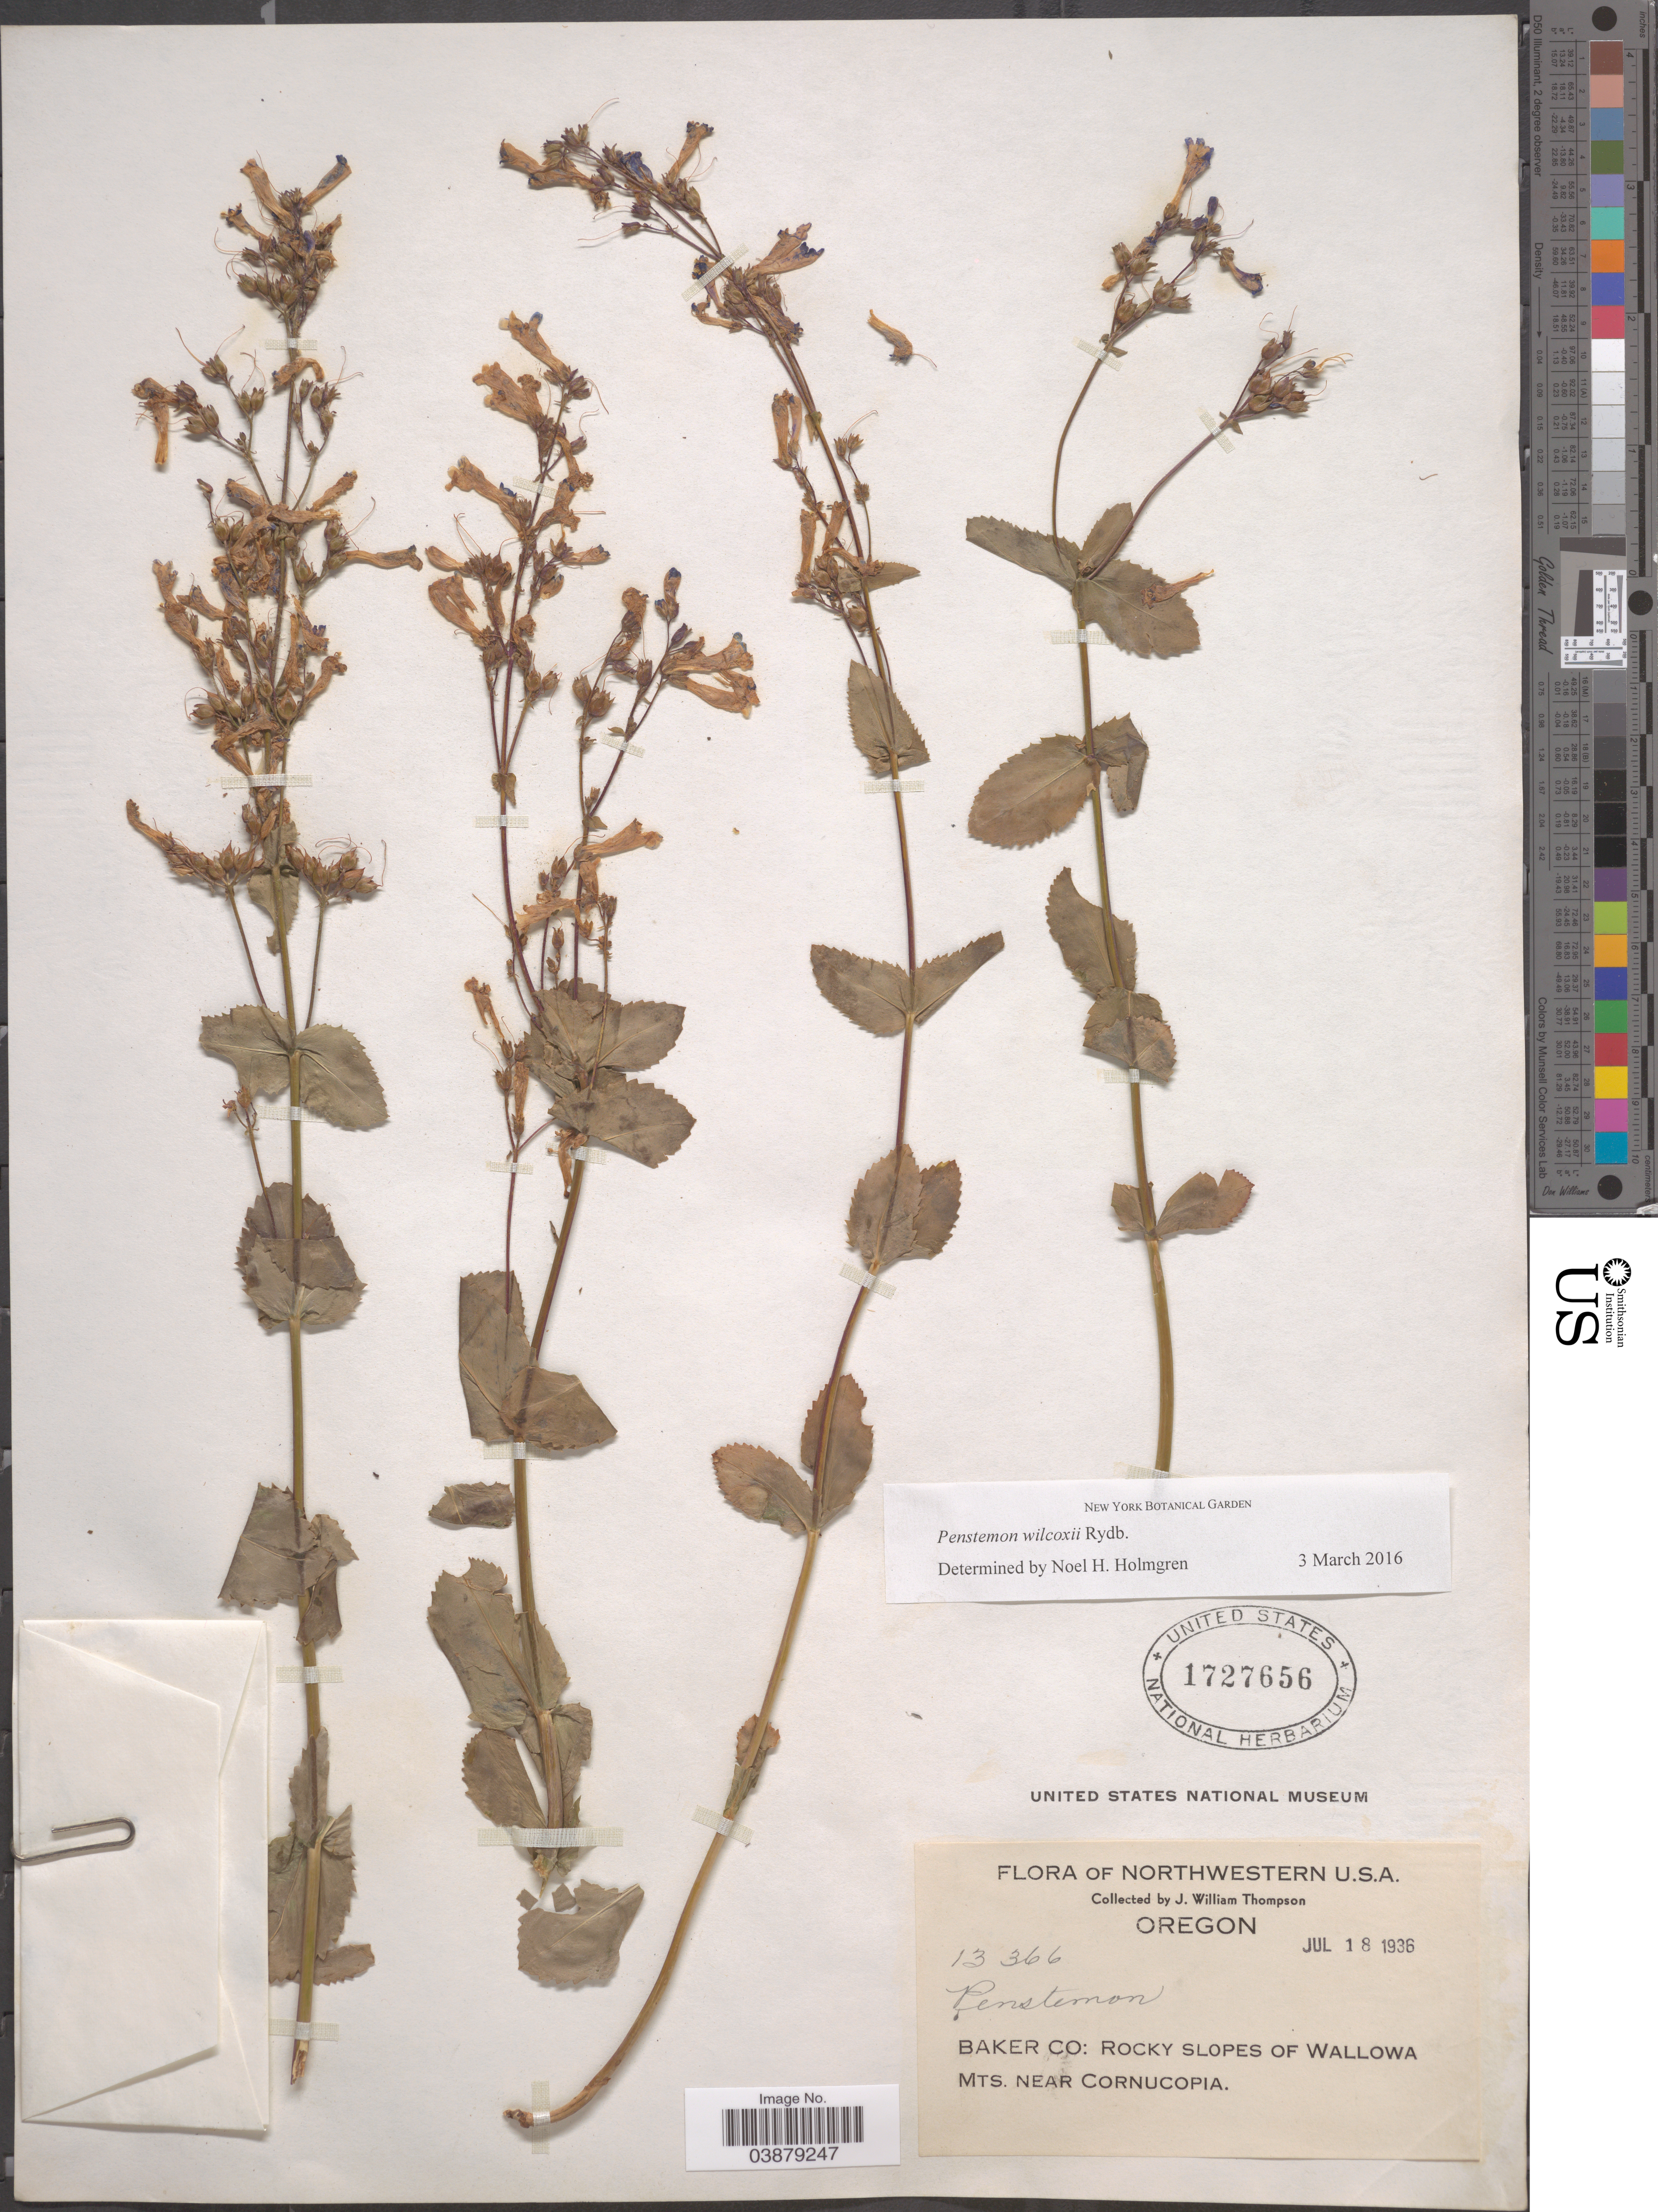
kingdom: Plantae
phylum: Tracheophyta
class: Magnoliopsida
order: Lamiales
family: Plantaginaceae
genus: Penstemon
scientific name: Penstemon wilcoxii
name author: Rydb.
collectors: J. W. Thompson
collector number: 13366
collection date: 1936-07-18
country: United States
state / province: Oregon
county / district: Baker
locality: Northwestern U.S.A. Baker Co: Rocky slopes of Wallowa Mts. Near Cornucopia.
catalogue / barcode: US 1727656